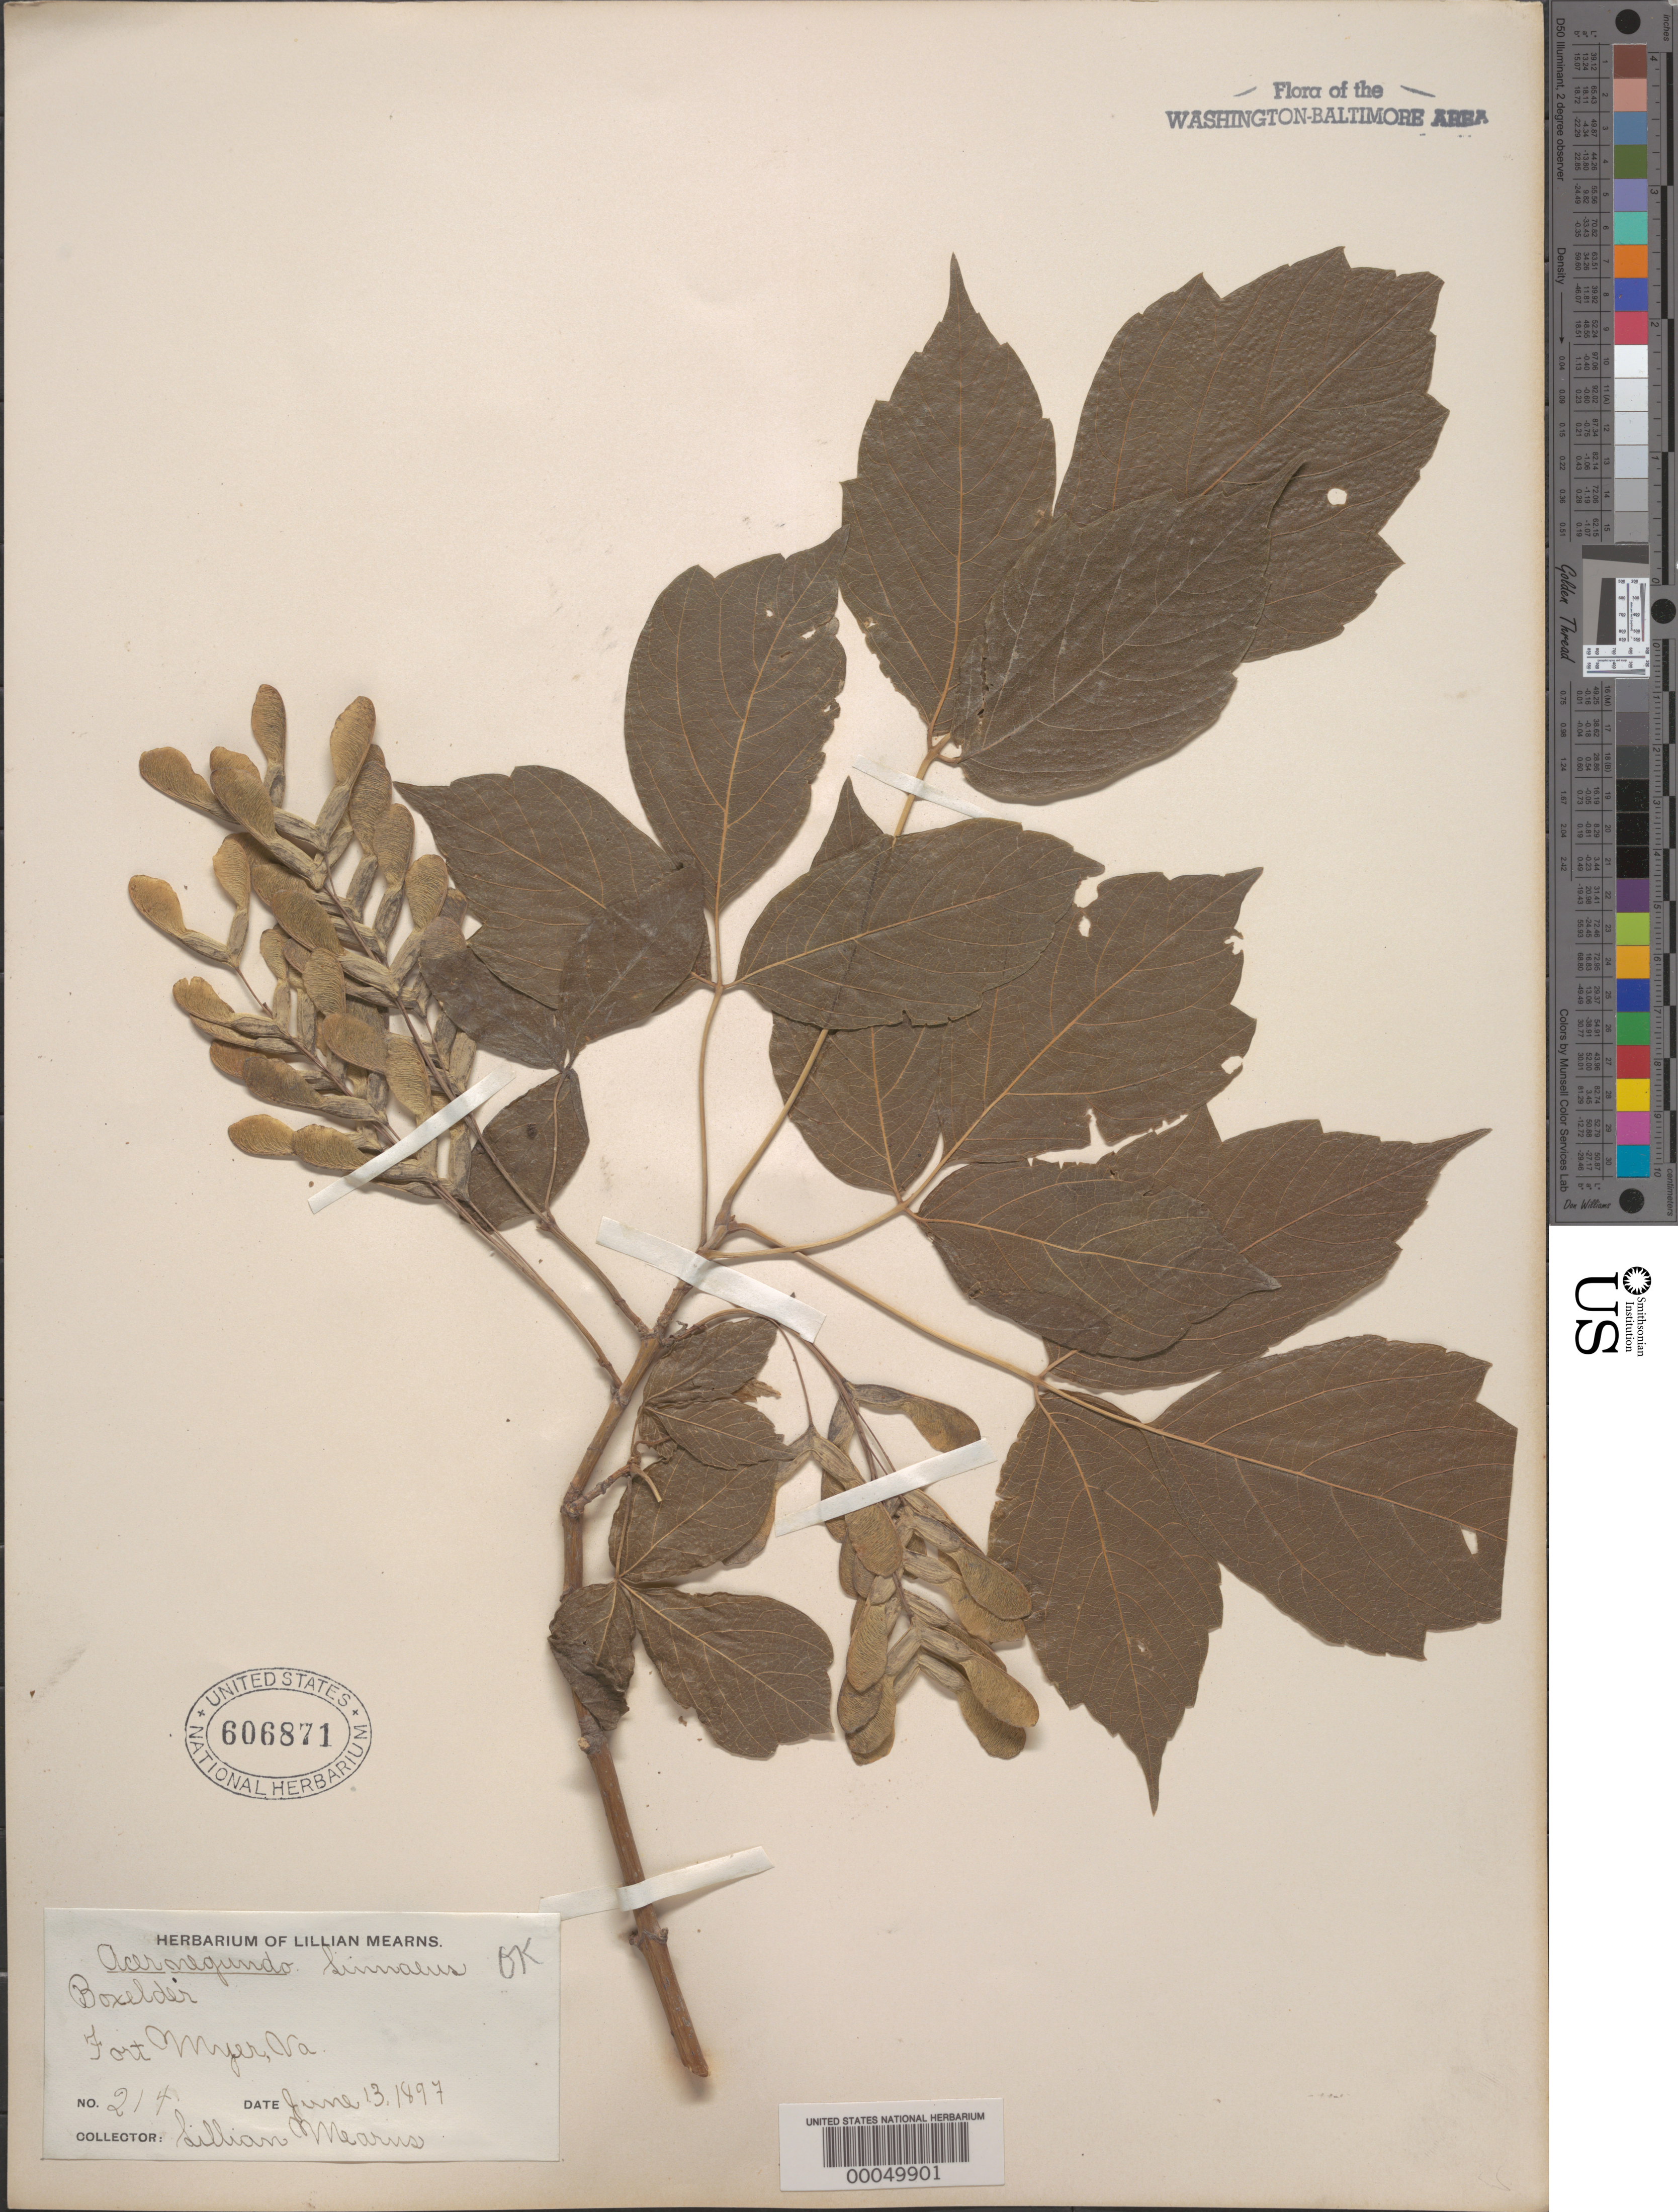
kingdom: Plantae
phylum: Tracheophyta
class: Magnoliopsida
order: Sapindales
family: Sapindaceae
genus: Acer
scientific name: Acer negundo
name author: L.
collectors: L. D. Mearns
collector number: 214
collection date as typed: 13 Jun 1897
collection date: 1897-06-13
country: United States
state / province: Virginia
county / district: Arlington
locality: Fort Myers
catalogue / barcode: US 606871